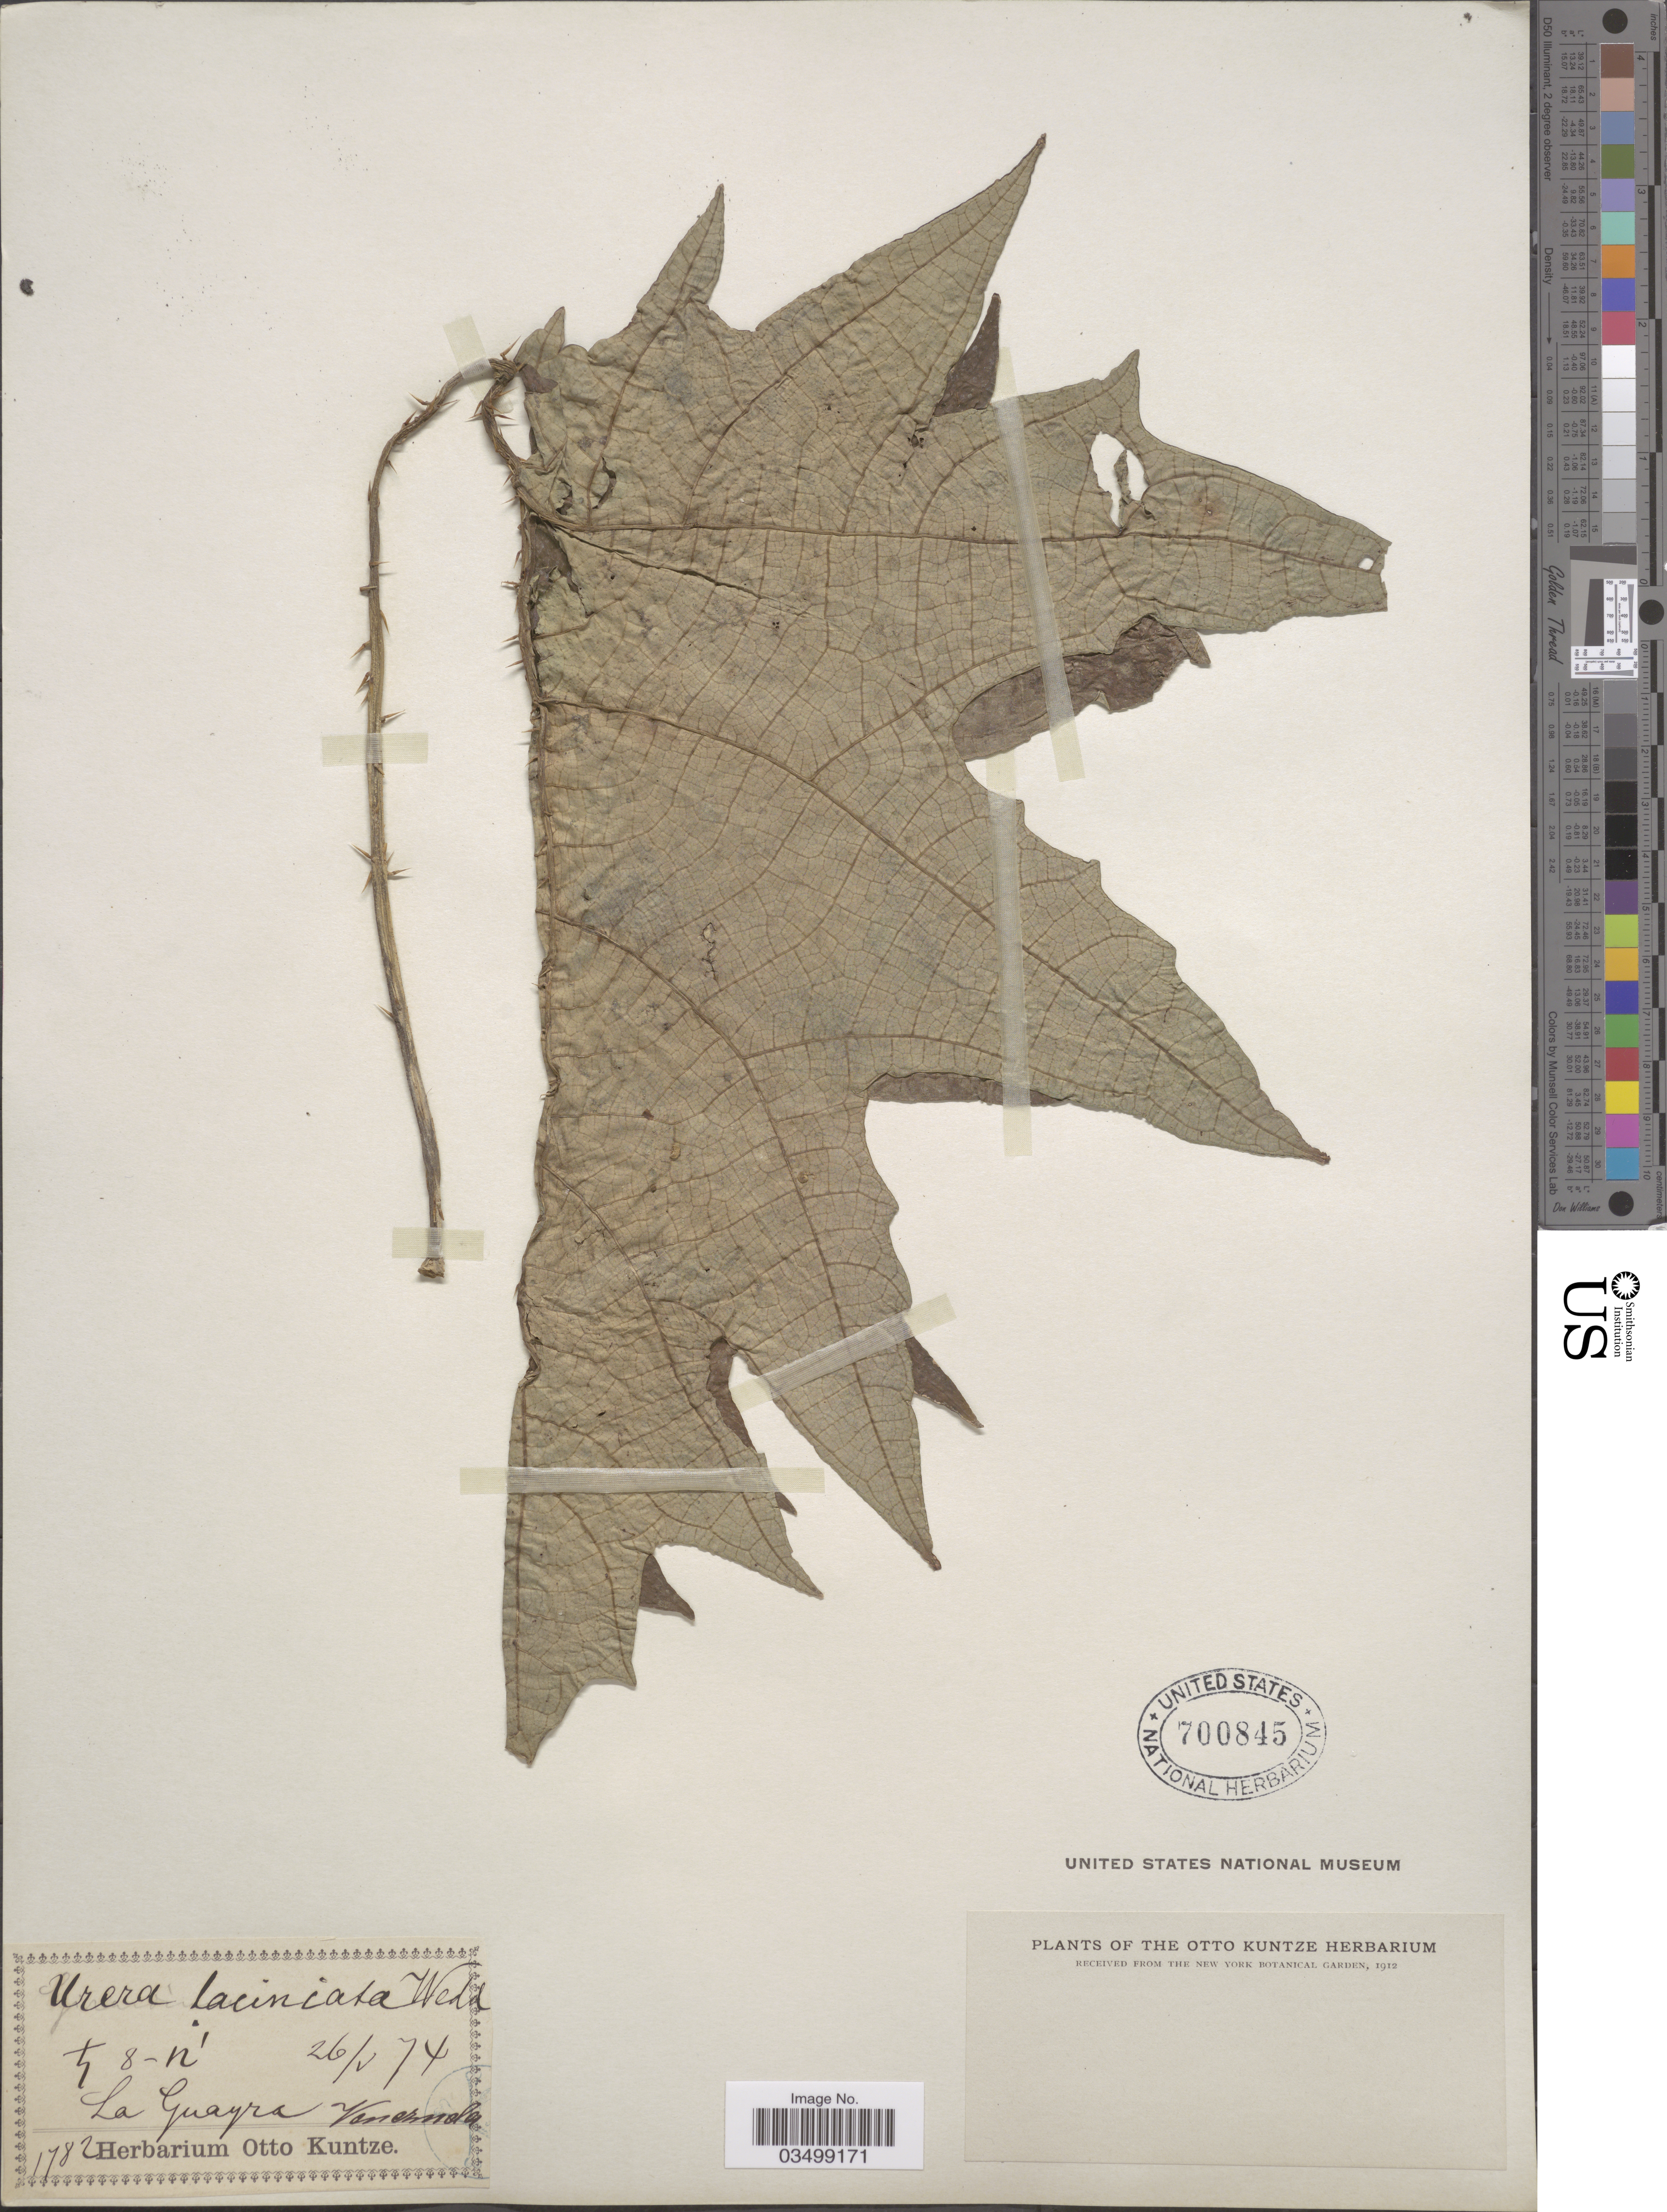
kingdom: Plantae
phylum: Tracheophyta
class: Magnoliopsida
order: Rosales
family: Urticaceae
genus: Urera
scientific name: Urera laciniata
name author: (Gaudich.) Wedd.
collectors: ex herb. Otto Kuntze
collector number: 1782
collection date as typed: Transcribed d/m/y: 26/5/74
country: Venezuela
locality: La Guayra.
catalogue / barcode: US 700845